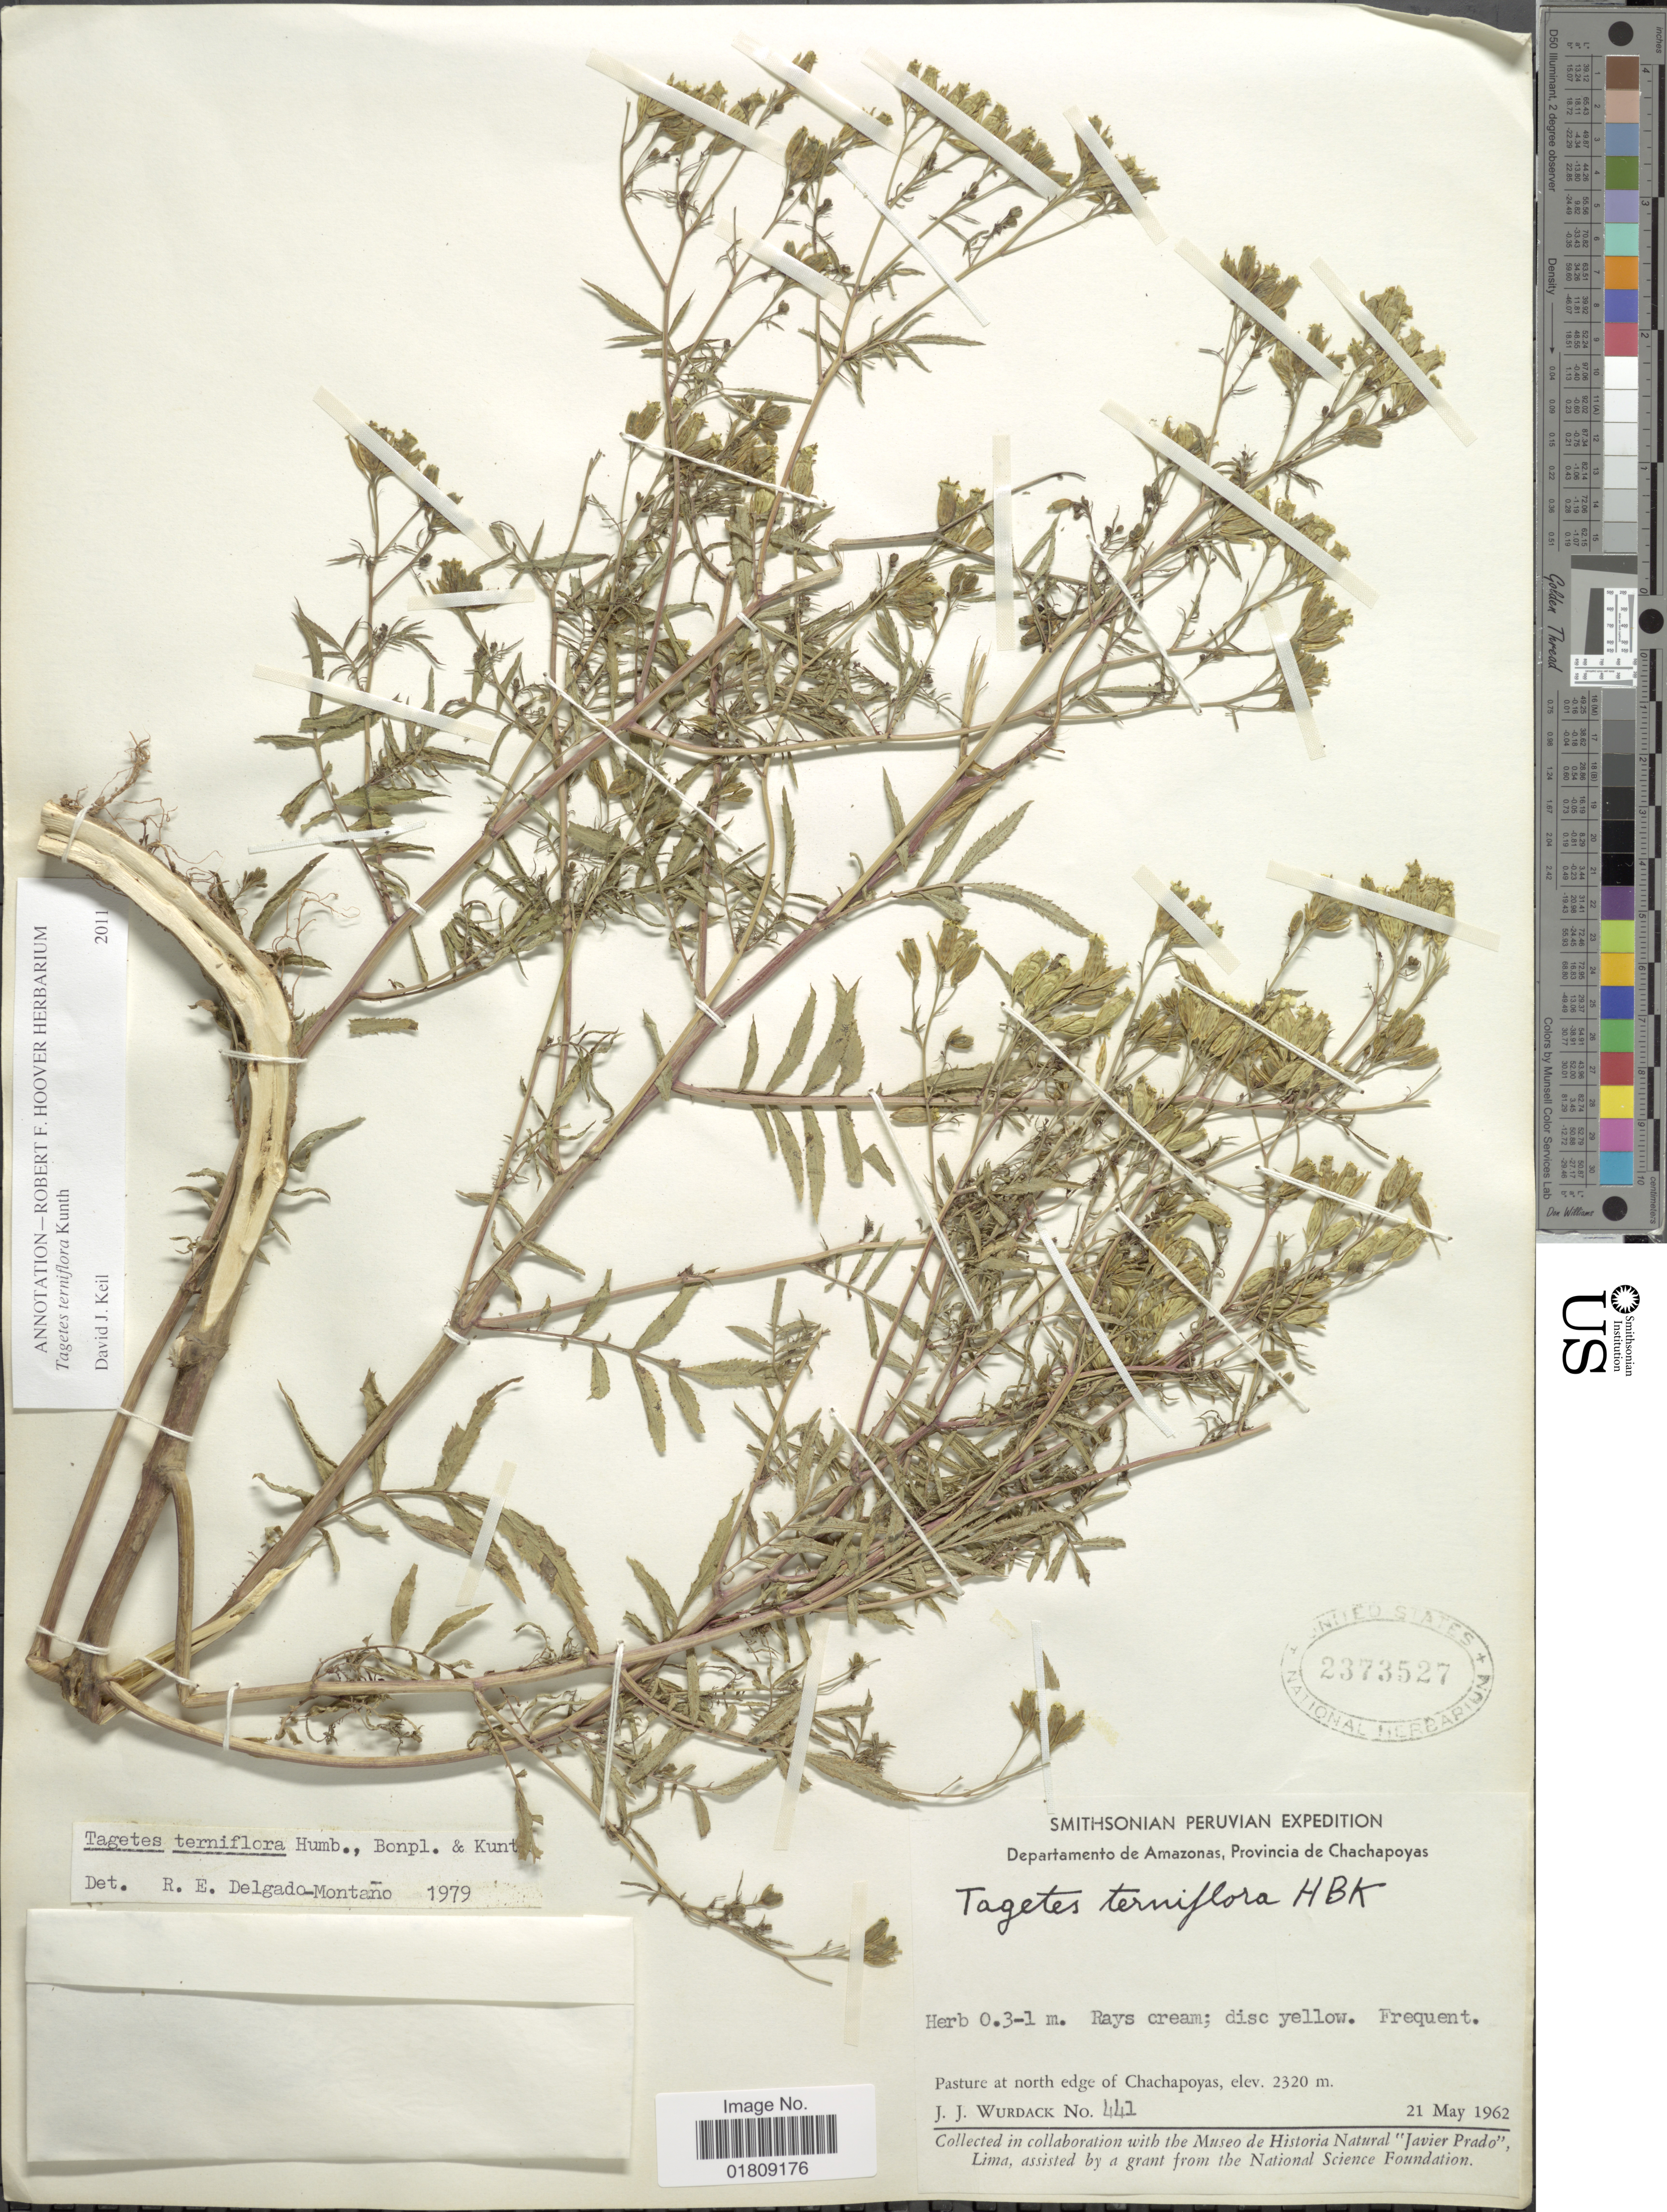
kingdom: Plantae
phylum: Tracheophyta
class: Magnoliopsida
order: Asterales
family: Asteraceae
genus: Tagetes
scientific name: Tagetes terniflora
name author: Kunth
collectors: J. J. Wurdack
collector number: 441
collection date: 1962-05-21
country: Peru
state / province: Amazonas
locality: Provincia de Chachapoyas, pasture at north edge of Chachapoyas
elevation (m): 2320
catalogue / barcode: US 2373527